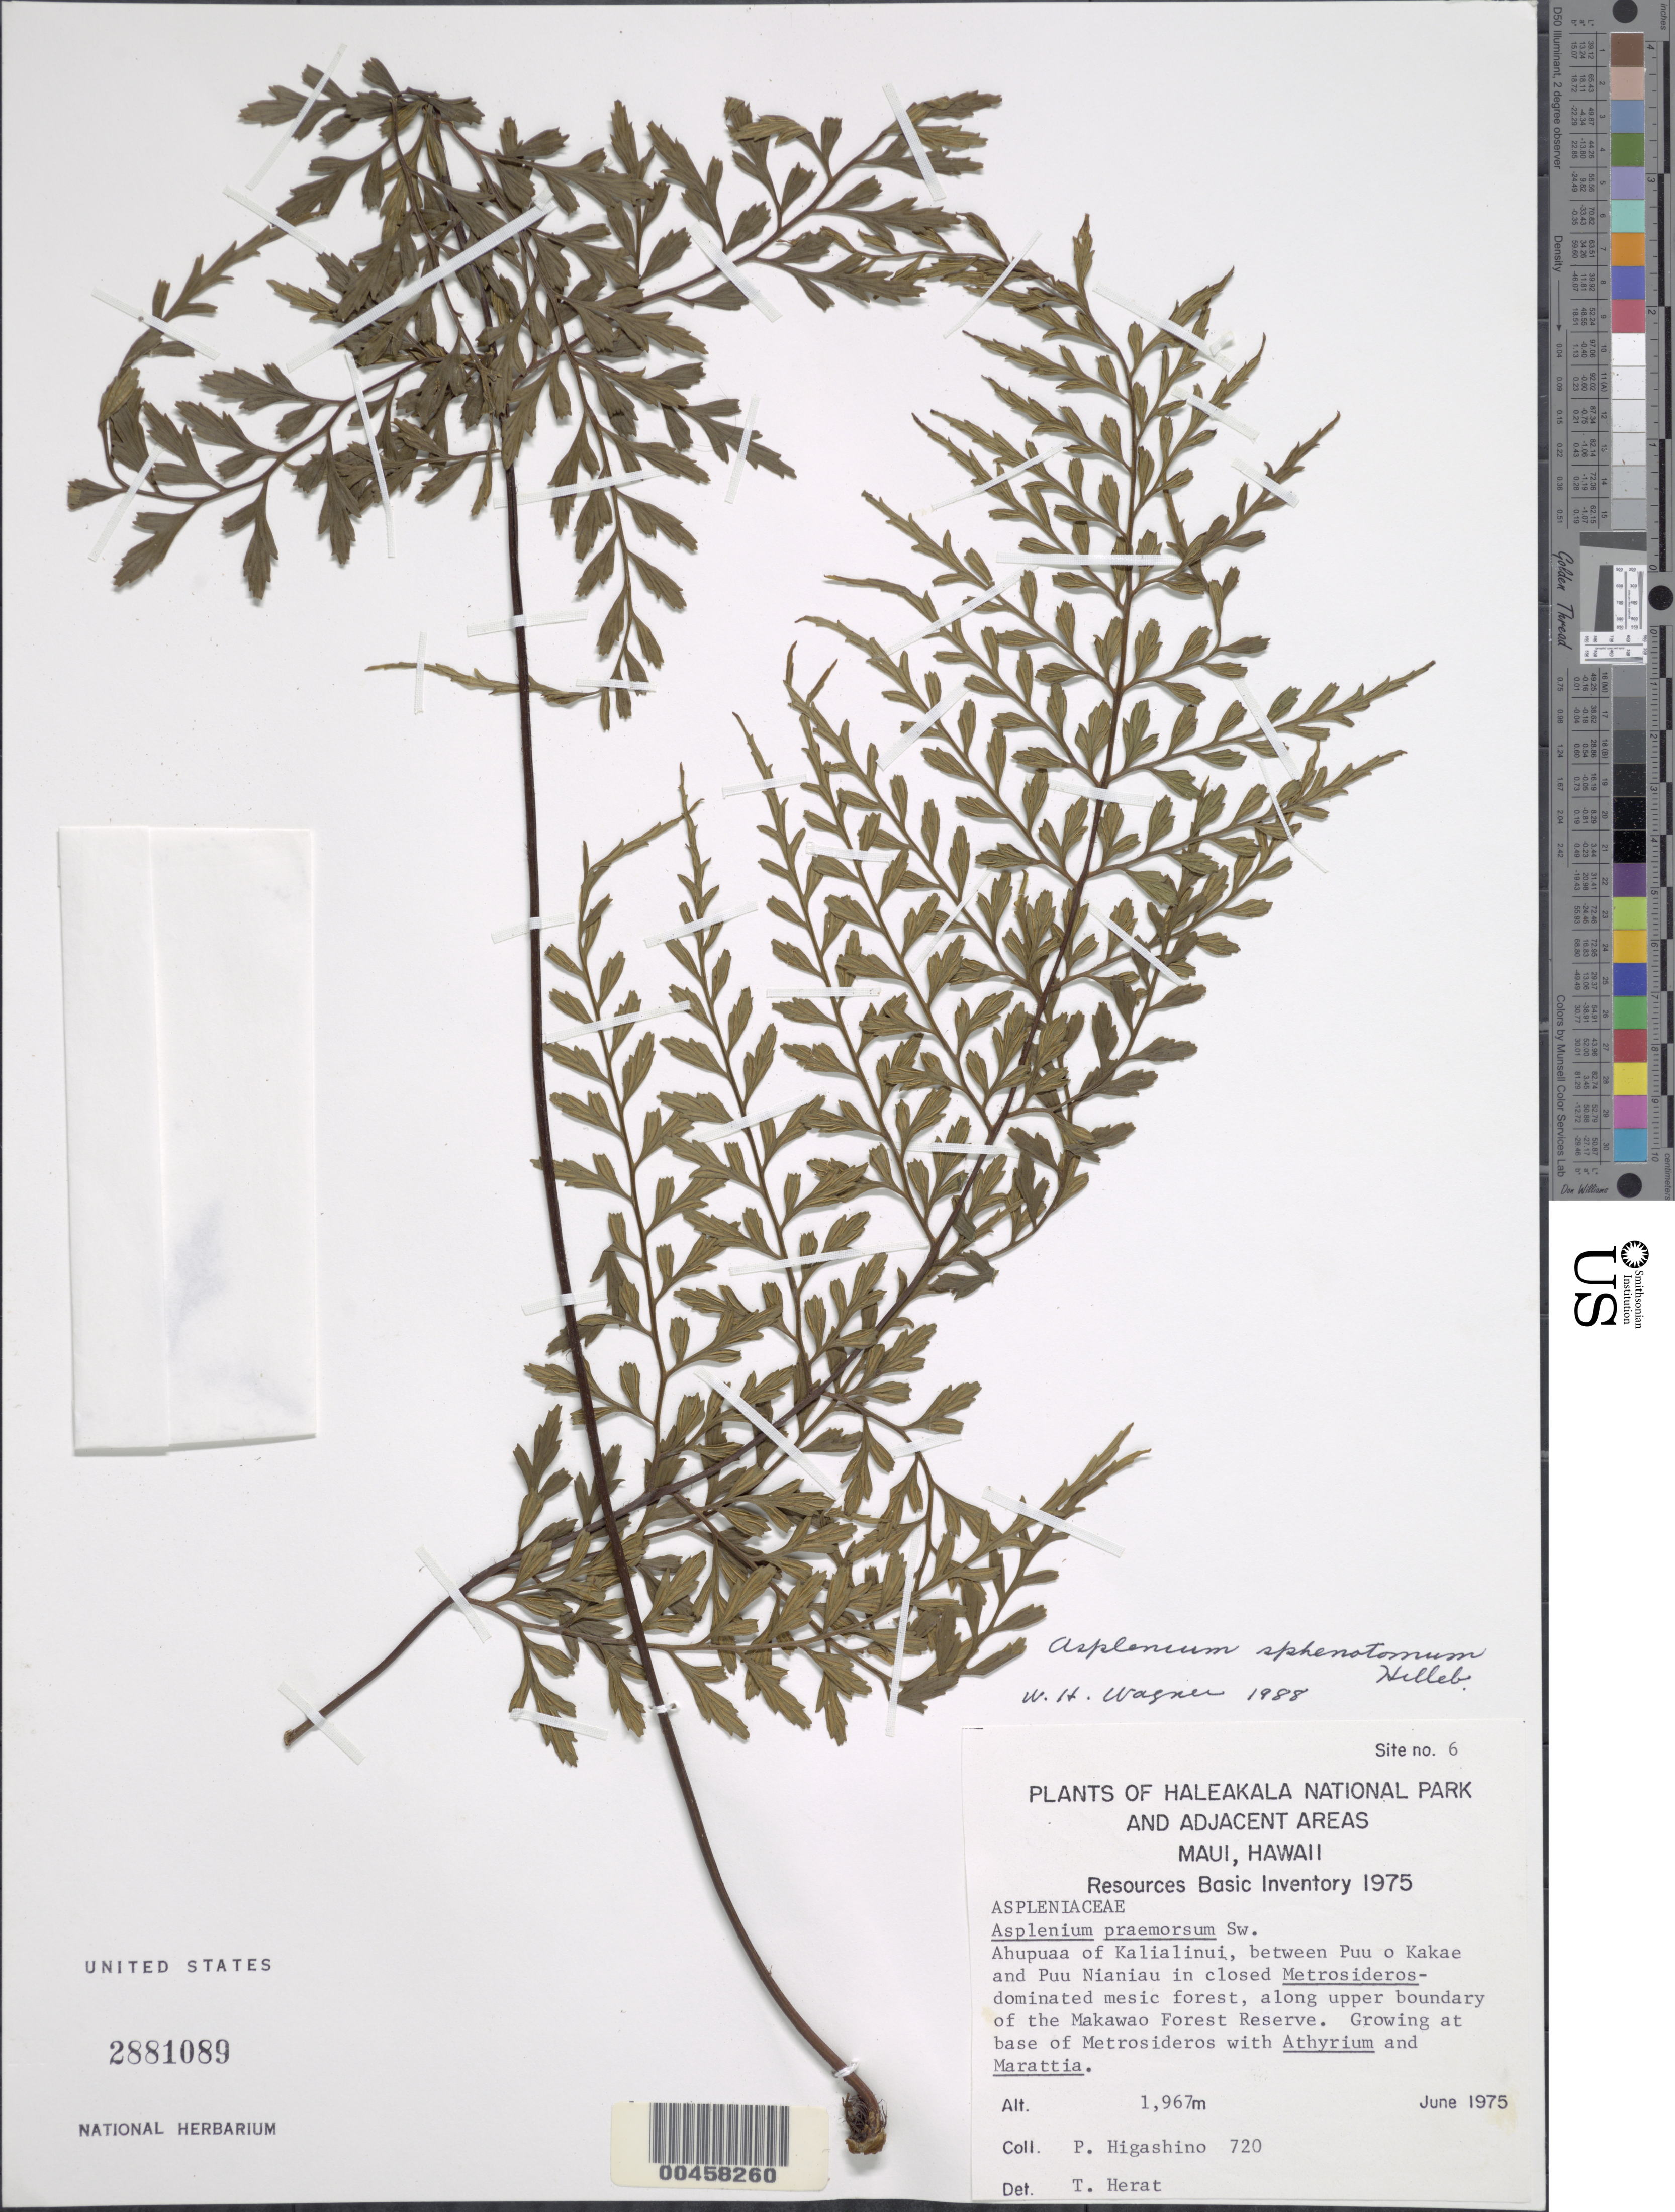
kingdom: Plantae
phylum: Tracheophyta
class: Polypodiopsida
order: Polypodiales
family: Aspleniaceae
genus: Asplenium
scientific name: Asplenium sphenotomum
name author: Hillebr.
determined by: Wagner, W. H.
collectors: P. Higashino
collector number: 720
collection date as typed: Jun 1975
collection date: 1975-06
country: United States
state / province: Hawaii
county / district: Maui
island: Maui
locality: Haleakala Nat'l Park & adjac. areas, Site #6, Ahupuaa of Kalialinui, bet. Puu o Kakae & Puu Nianiau, along upper boundary of ...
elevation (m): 1967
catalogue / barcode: US 2881089